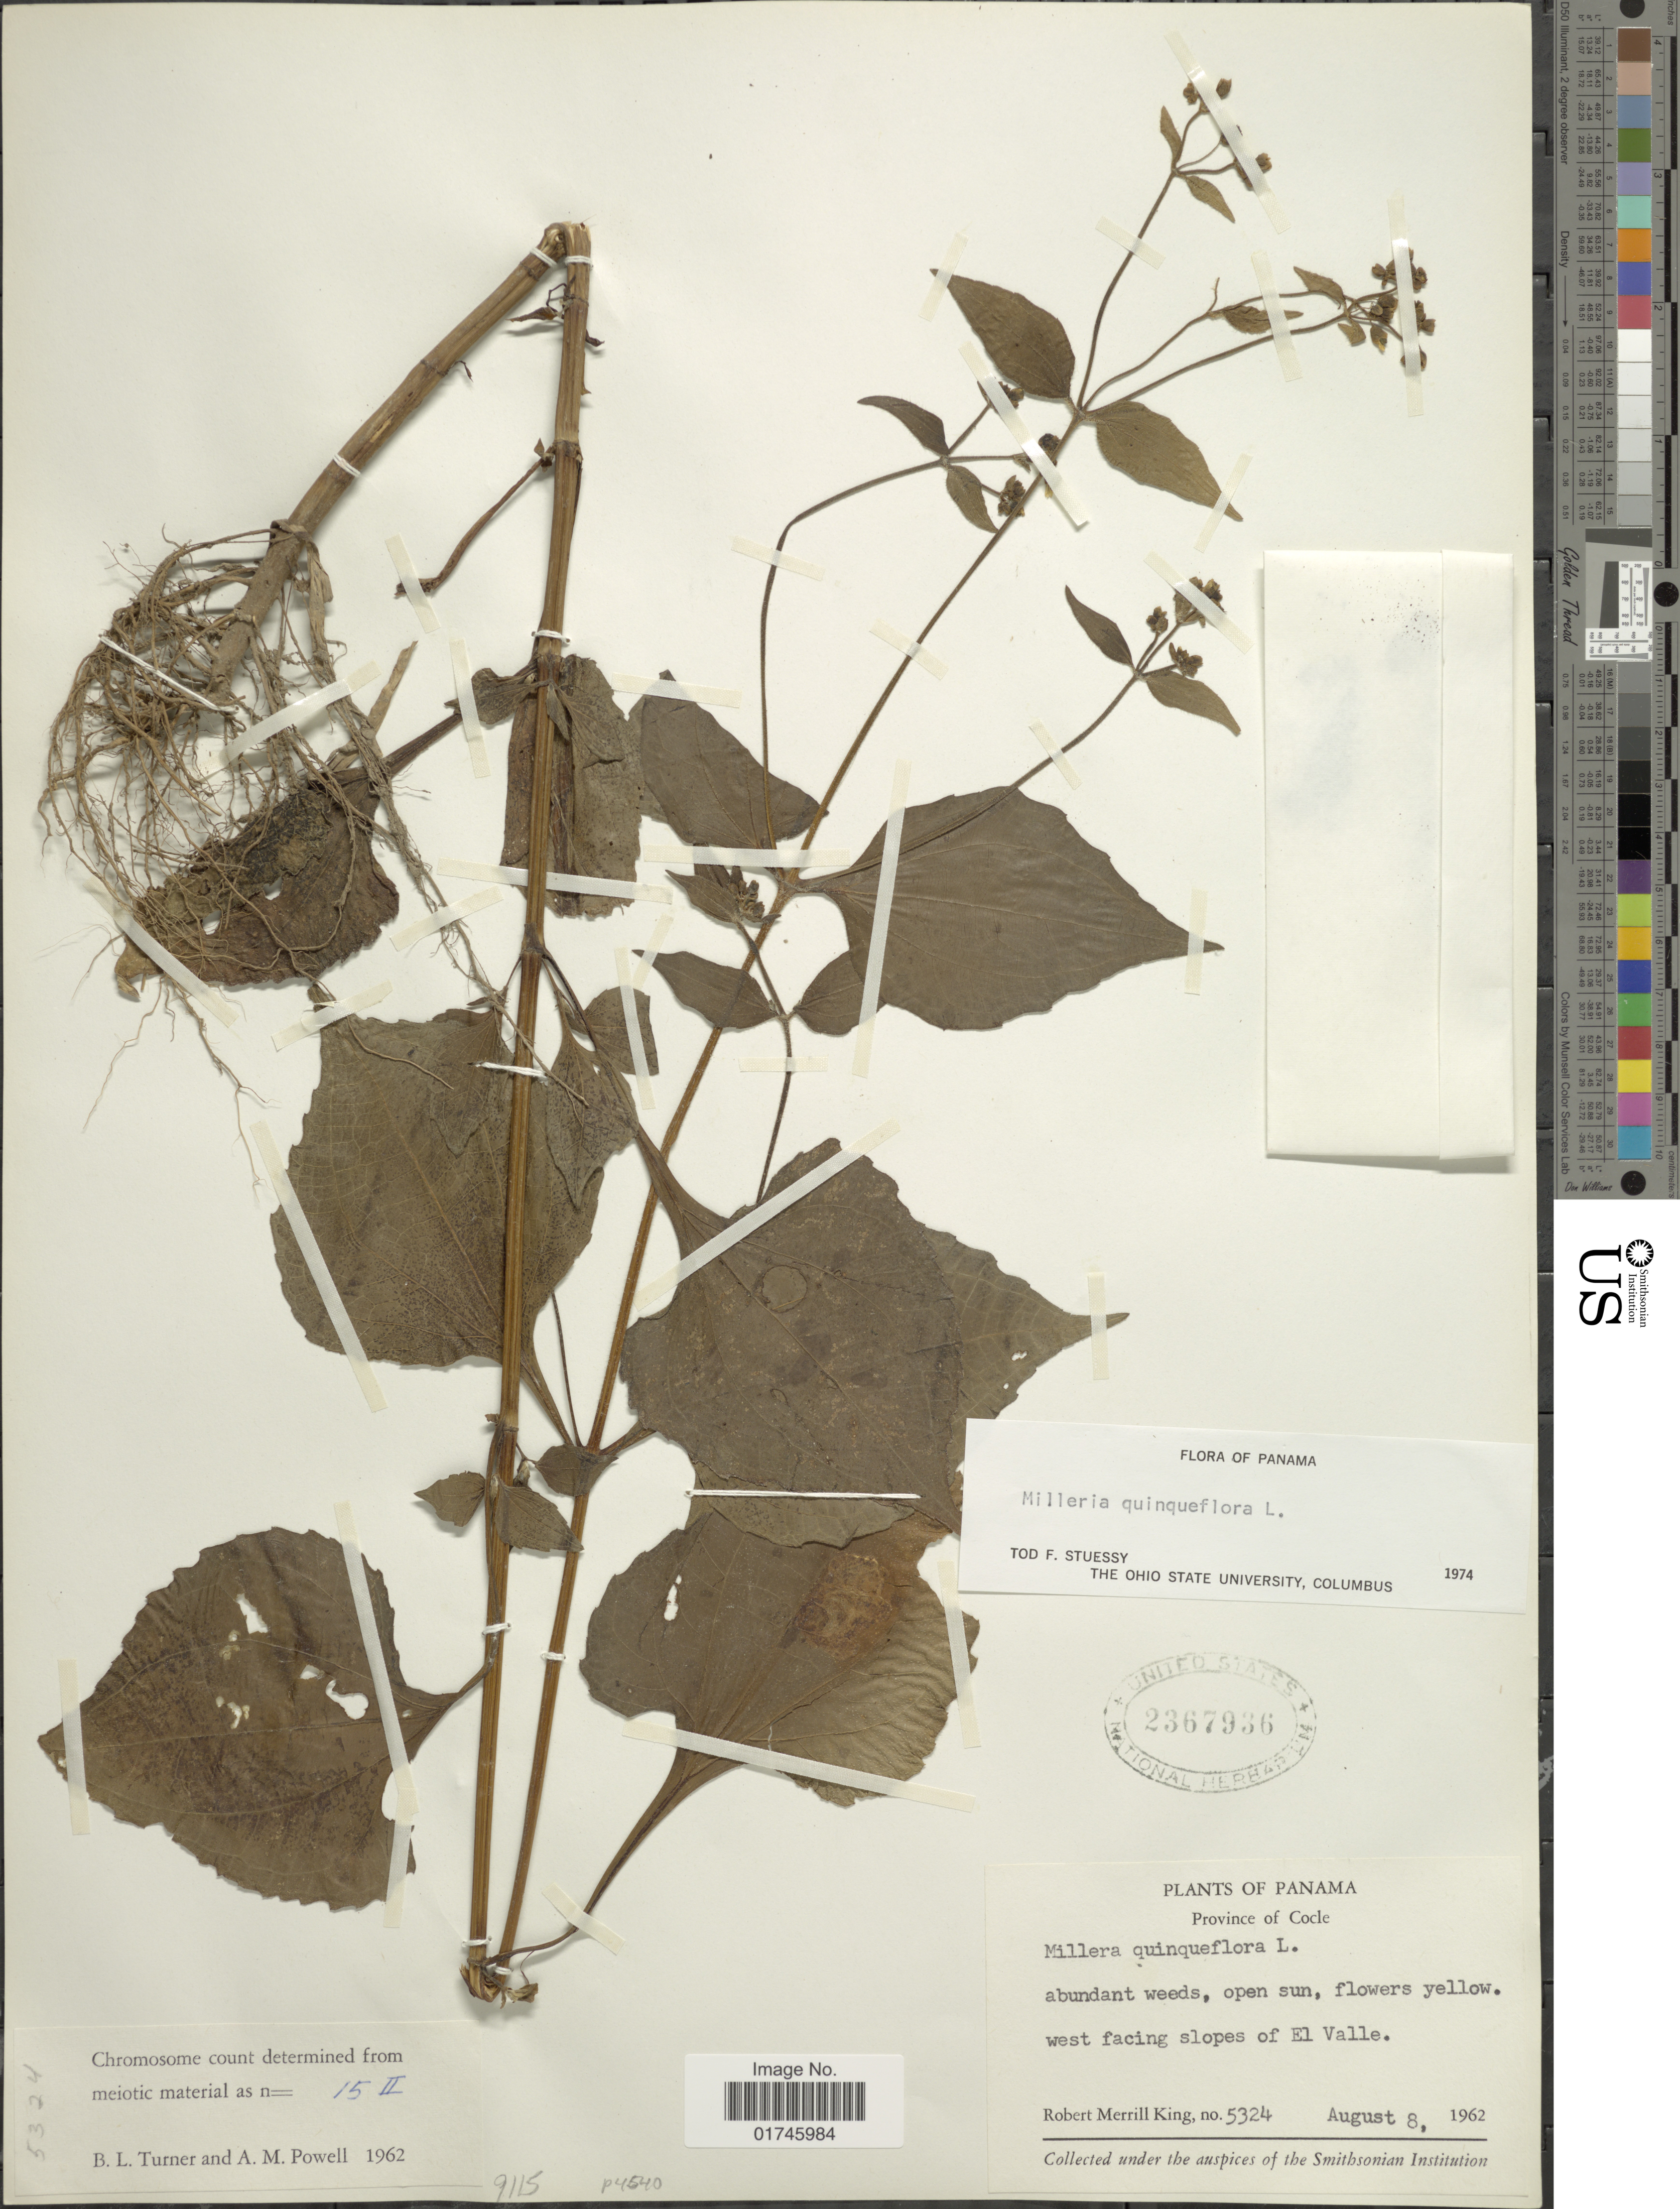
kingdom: Plantae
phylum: Tracheophyta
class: Magnoliopsida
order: Asterales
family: Asteraceae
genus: Milleria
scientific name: Milleria quinqueflora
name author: L.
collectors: R. M. King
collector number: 5324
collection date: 1962-08-08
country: Panama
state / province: Coclé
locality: West facing slopes of El Valle.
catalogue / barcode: US 2367936